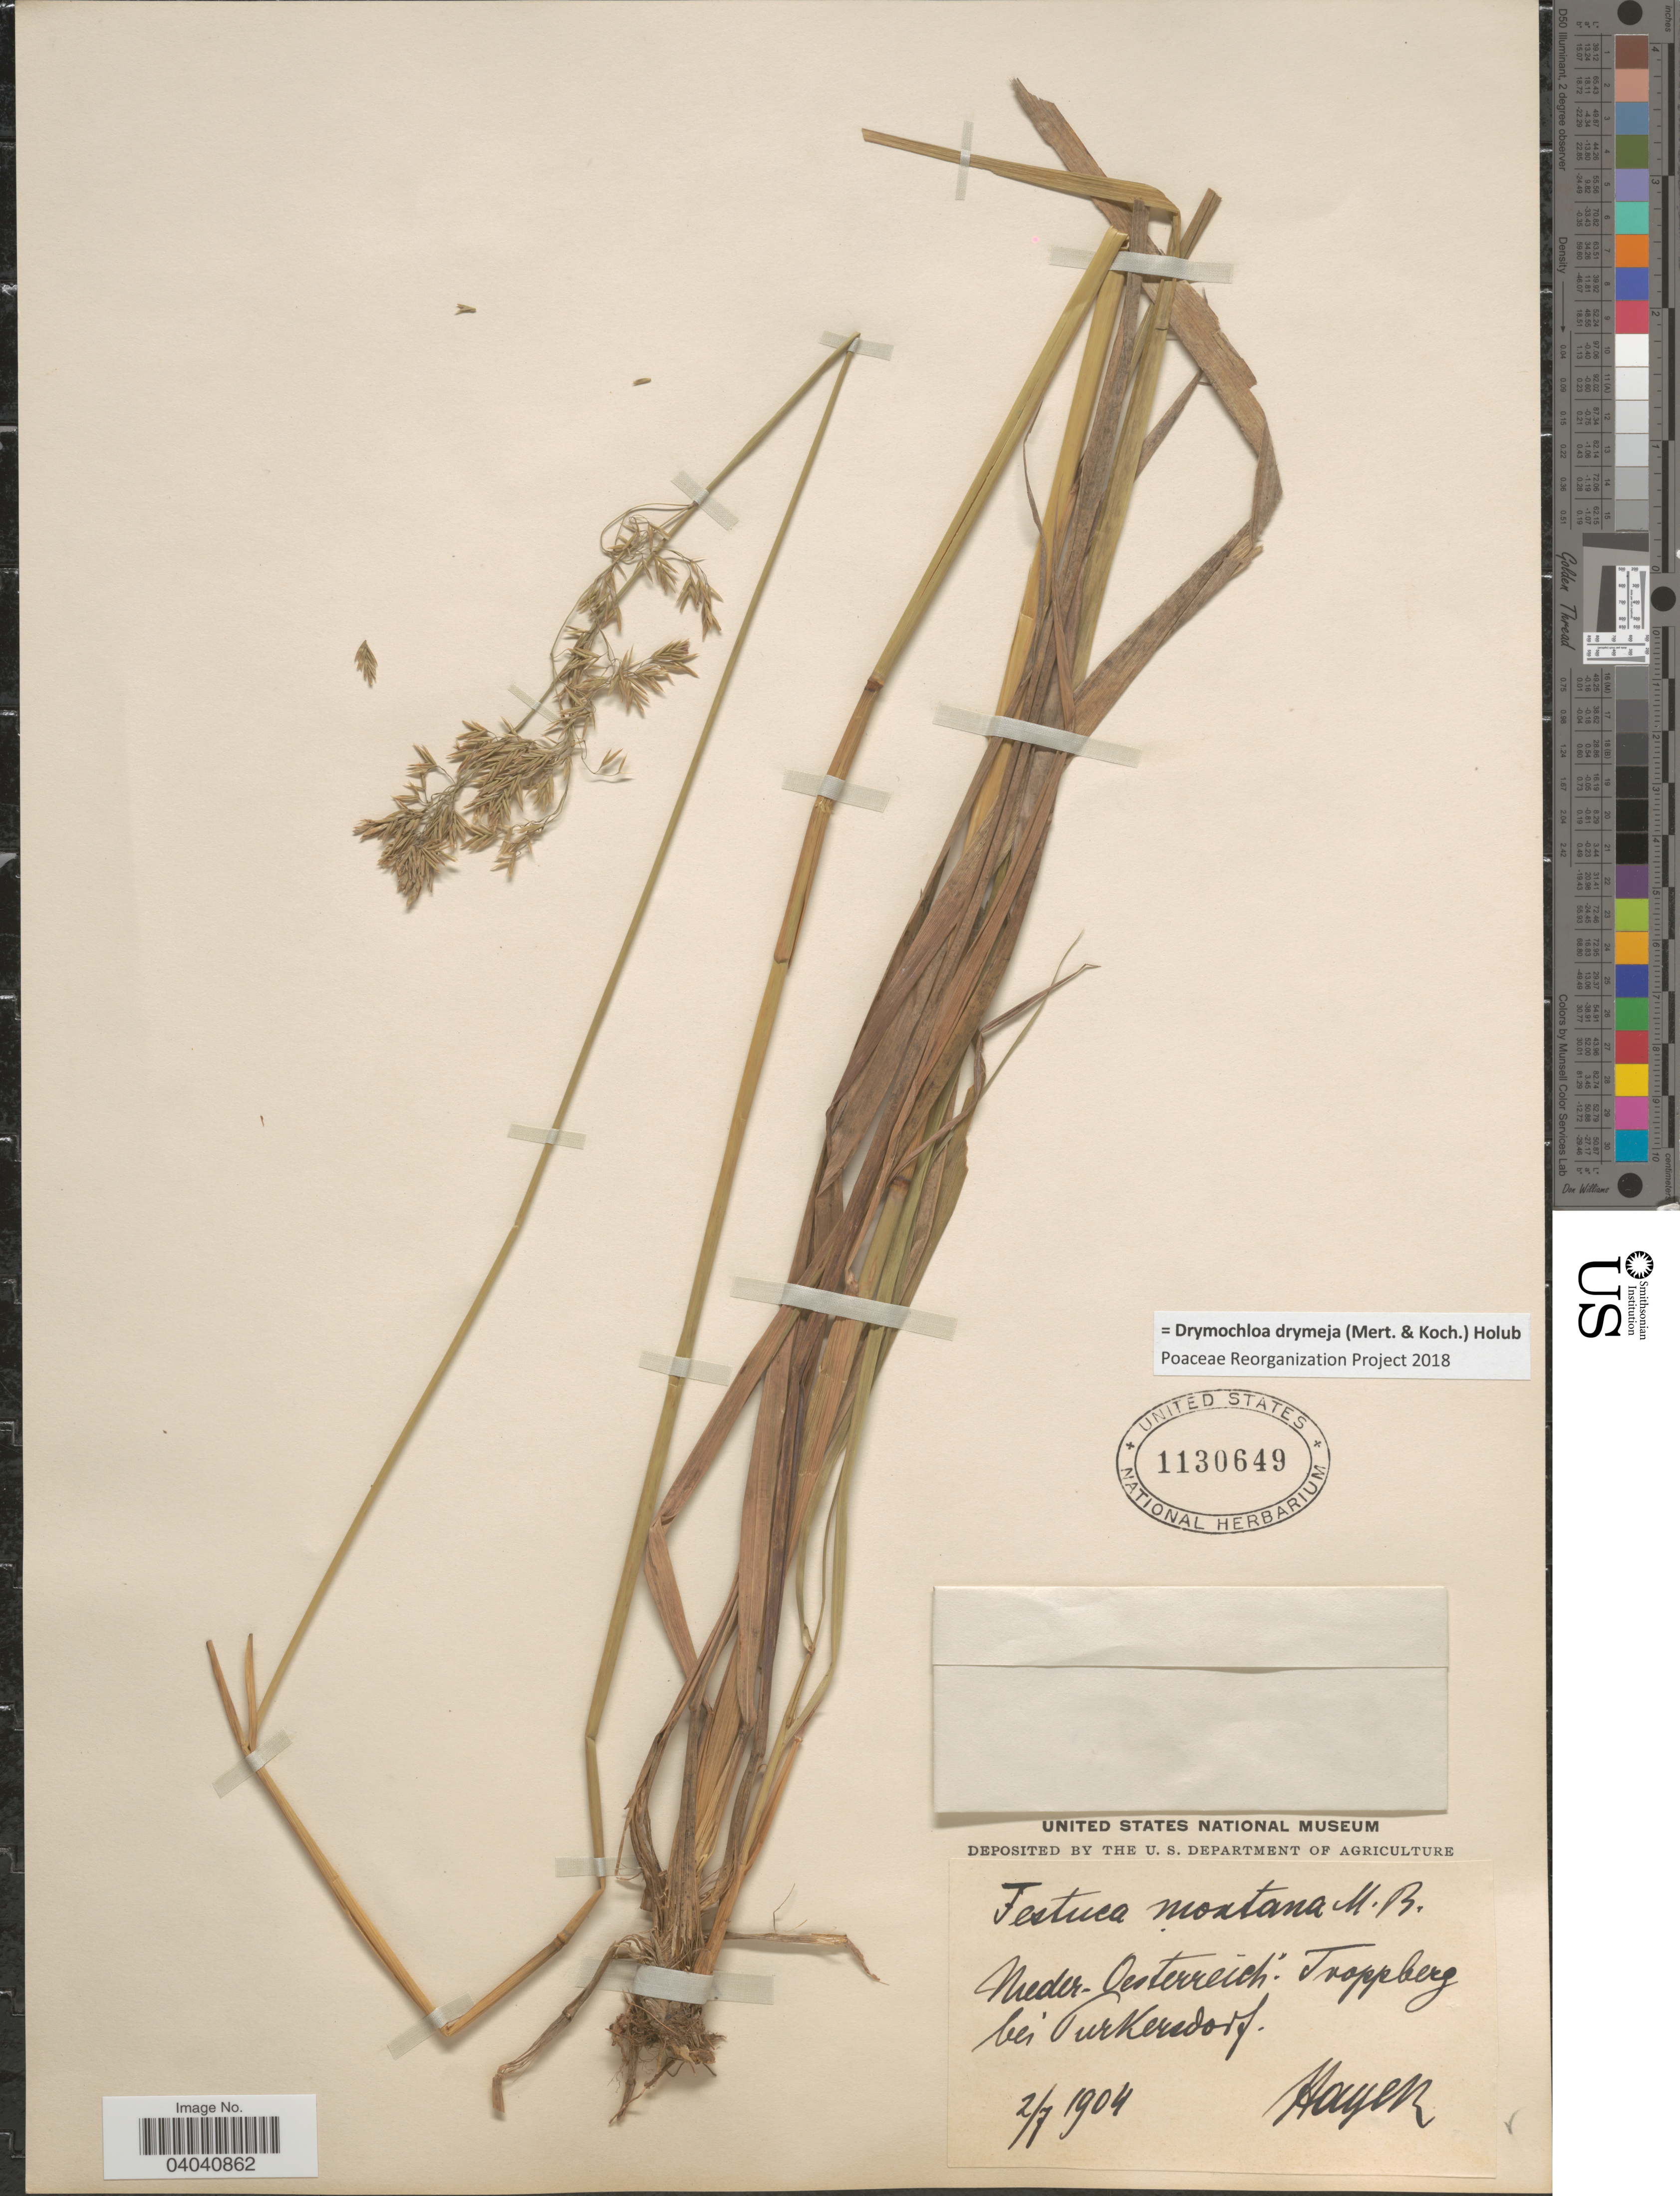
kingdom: Plantae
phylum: Tracheophyta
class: Liliopsida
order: Poales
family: Poaceae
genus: Drymochloa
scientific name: Drymochloa drymeja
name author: (Mert. & W.D.J. Koch) Holub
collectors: Hayek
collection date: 1904-07-02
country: Austria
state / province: Niederosterreich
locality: Nieder-Oesterreich: Troppberg bei Turkersdorf.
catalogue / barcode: US 1130649